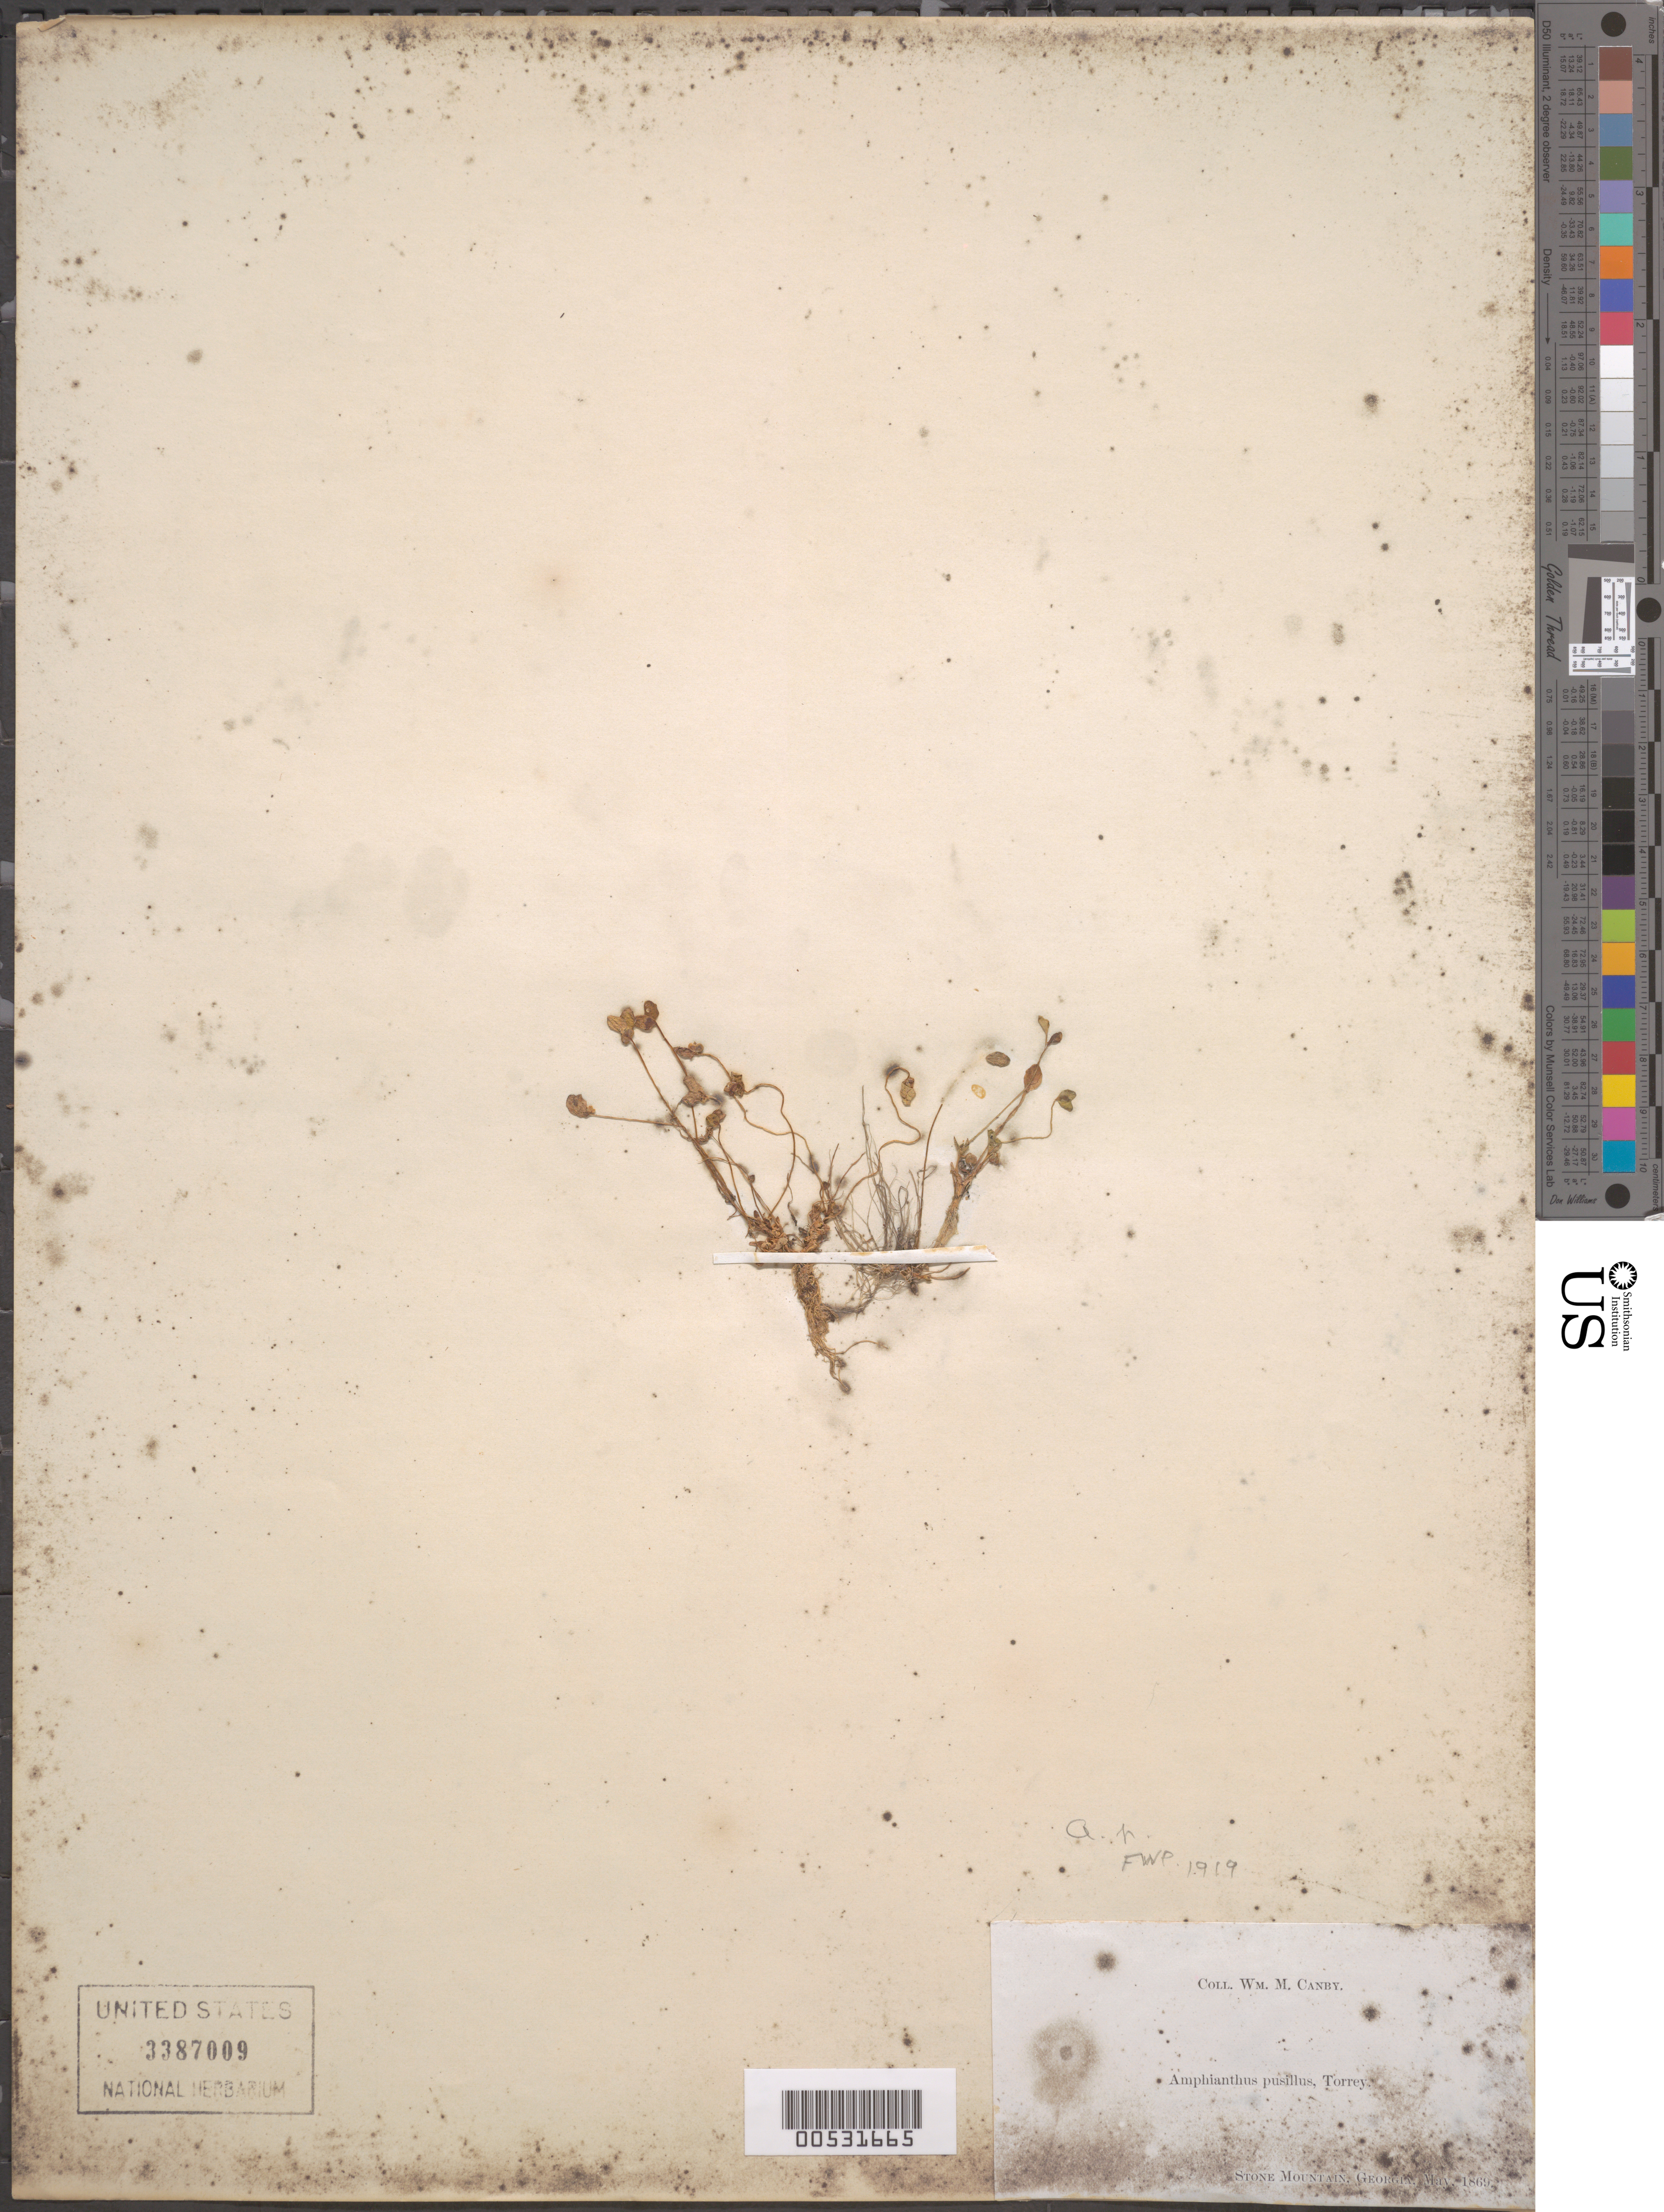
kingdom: Plantae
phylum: Tracheophyta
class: Magnoliopsida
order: Lamiales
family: Plantaginaceae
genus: Amphianthus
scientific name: Amphianthus pusillus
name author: Torr.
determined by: Pennell, F. W.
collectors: W. M. Canby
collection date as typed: May 1869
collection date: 1869-05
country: United States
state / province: Georgia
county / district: De Kalb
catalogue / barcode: US 3387009